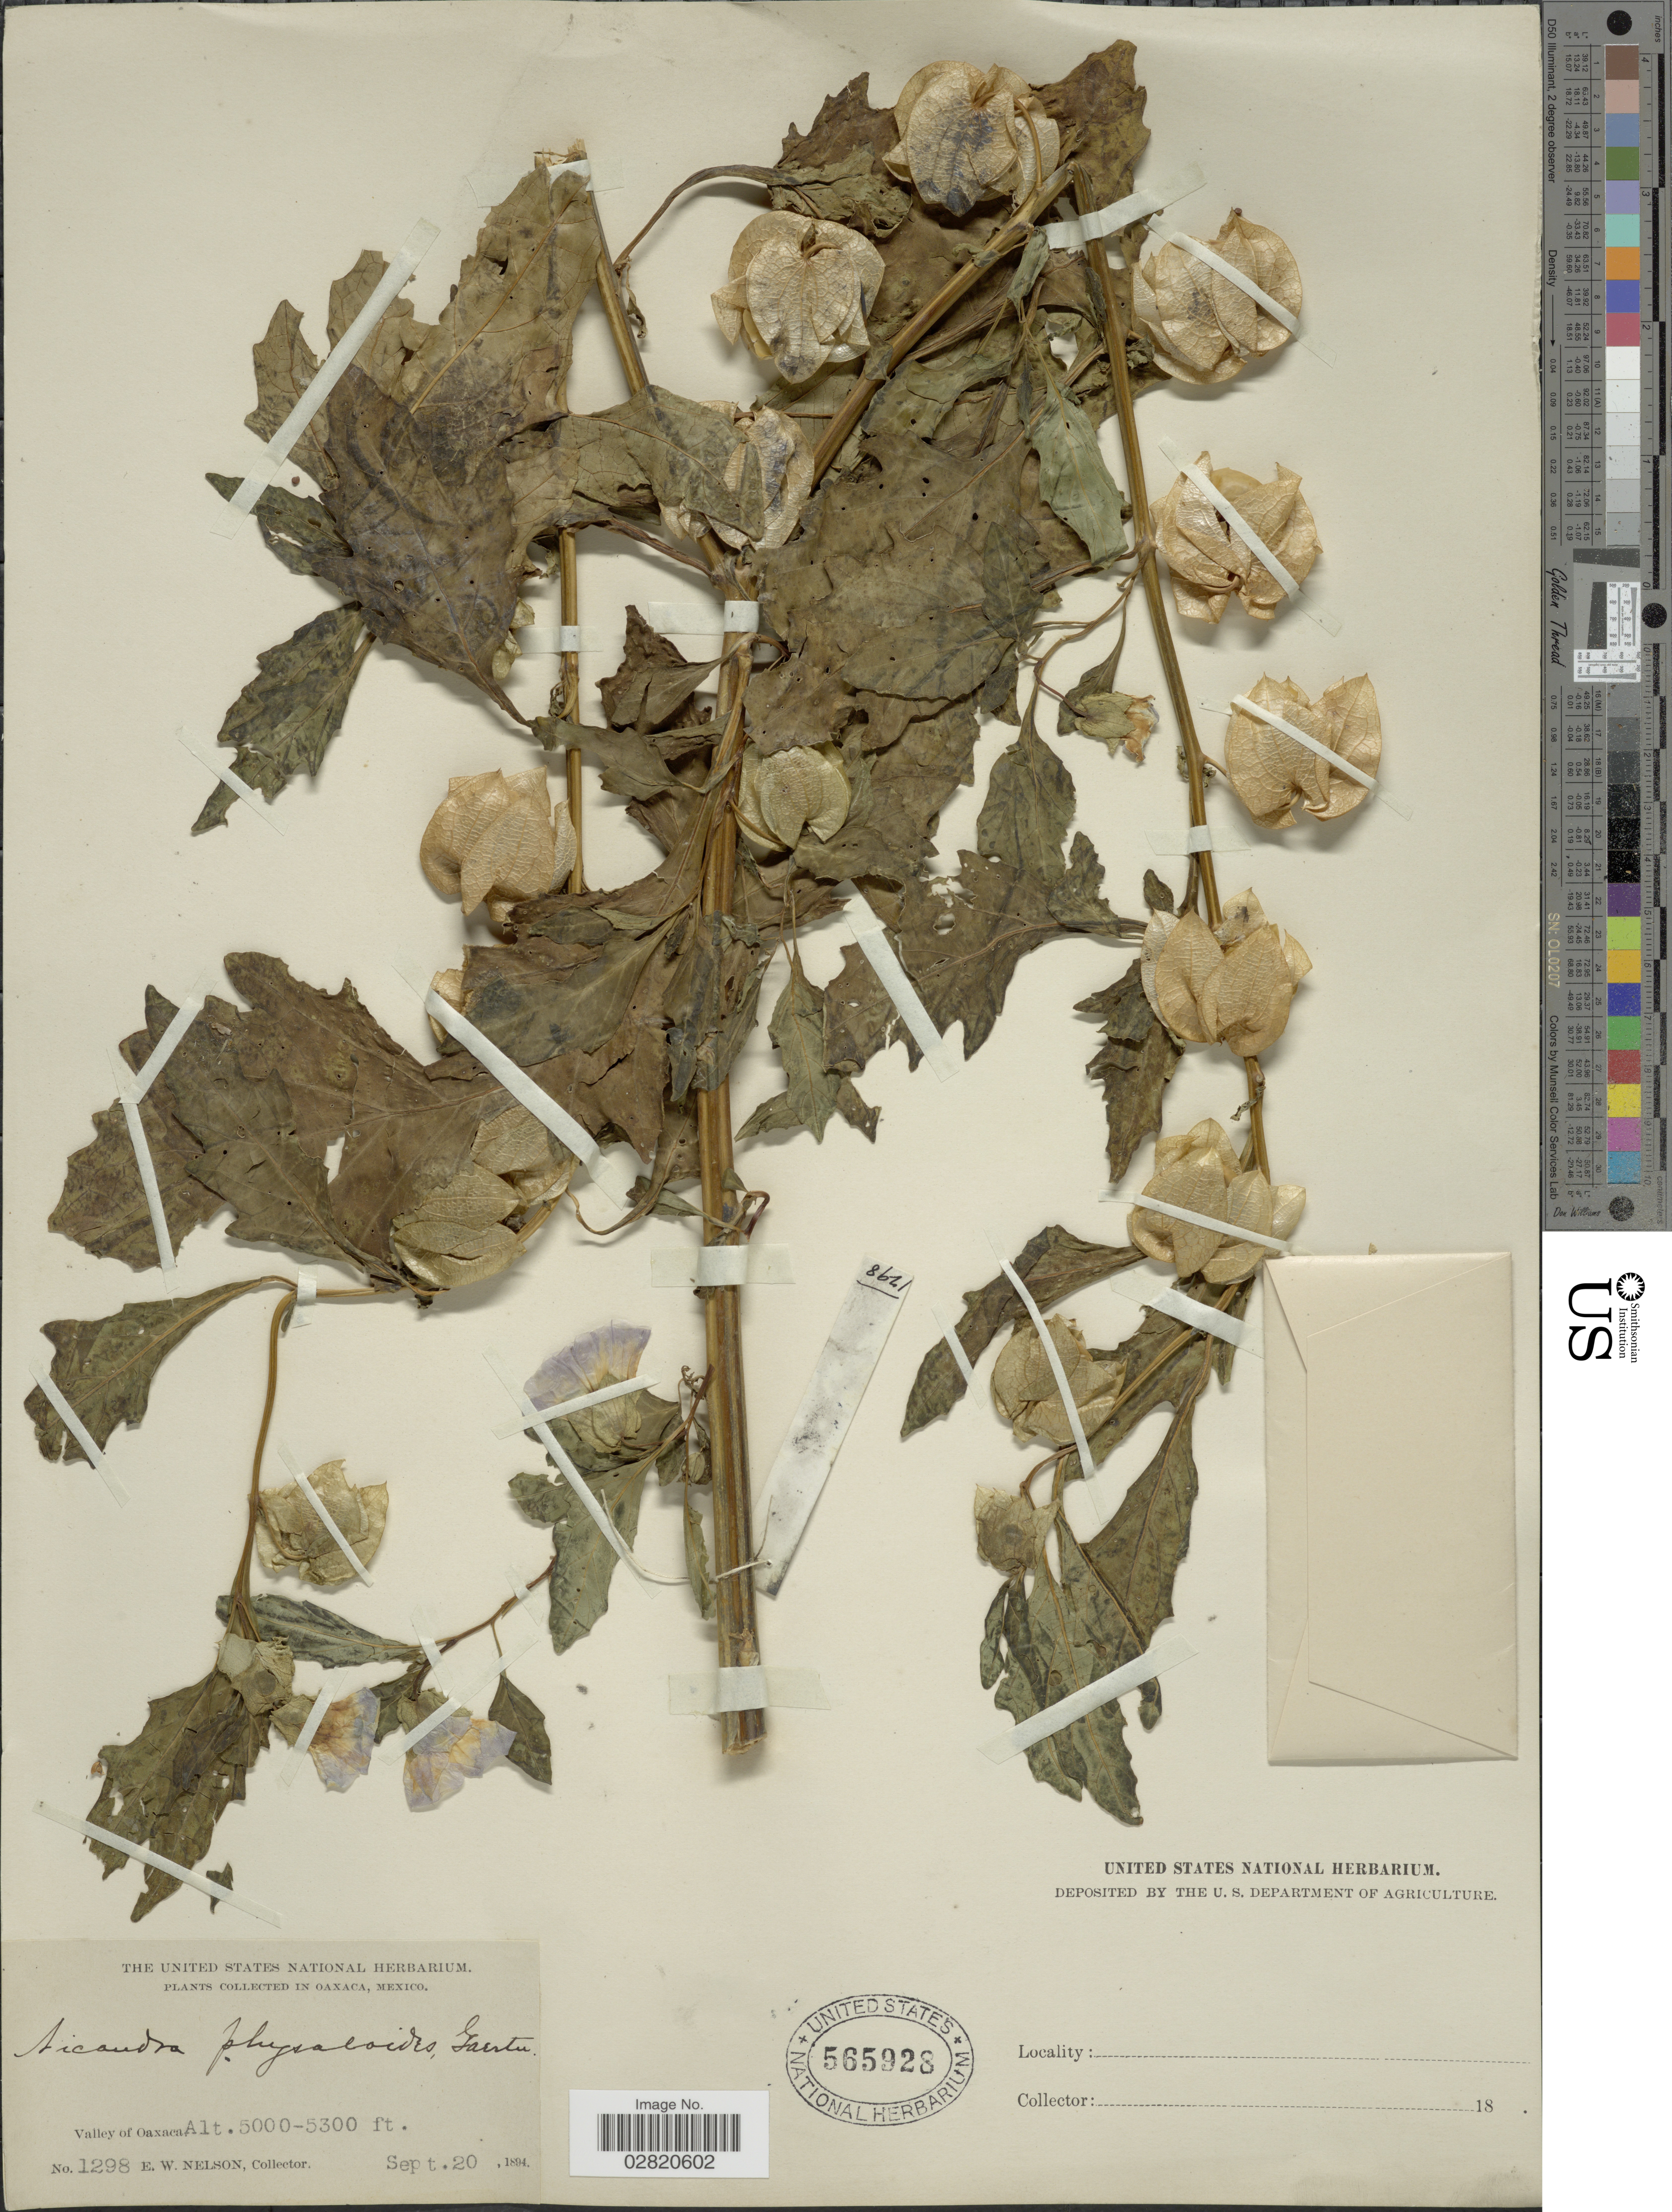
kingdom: Plantae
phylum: Tracheophyta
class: Magnoliopsida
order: Solanales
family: Solanaceae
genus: Nicandra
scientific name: Nicandra physalodes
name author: (L.) Gaertn.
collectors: E. W. Nelson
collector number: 1298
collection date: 1894-09-20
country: Mexico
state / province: Oaxaca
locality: Valley of Oaxaca.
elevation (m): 1524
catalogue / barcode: US 565928